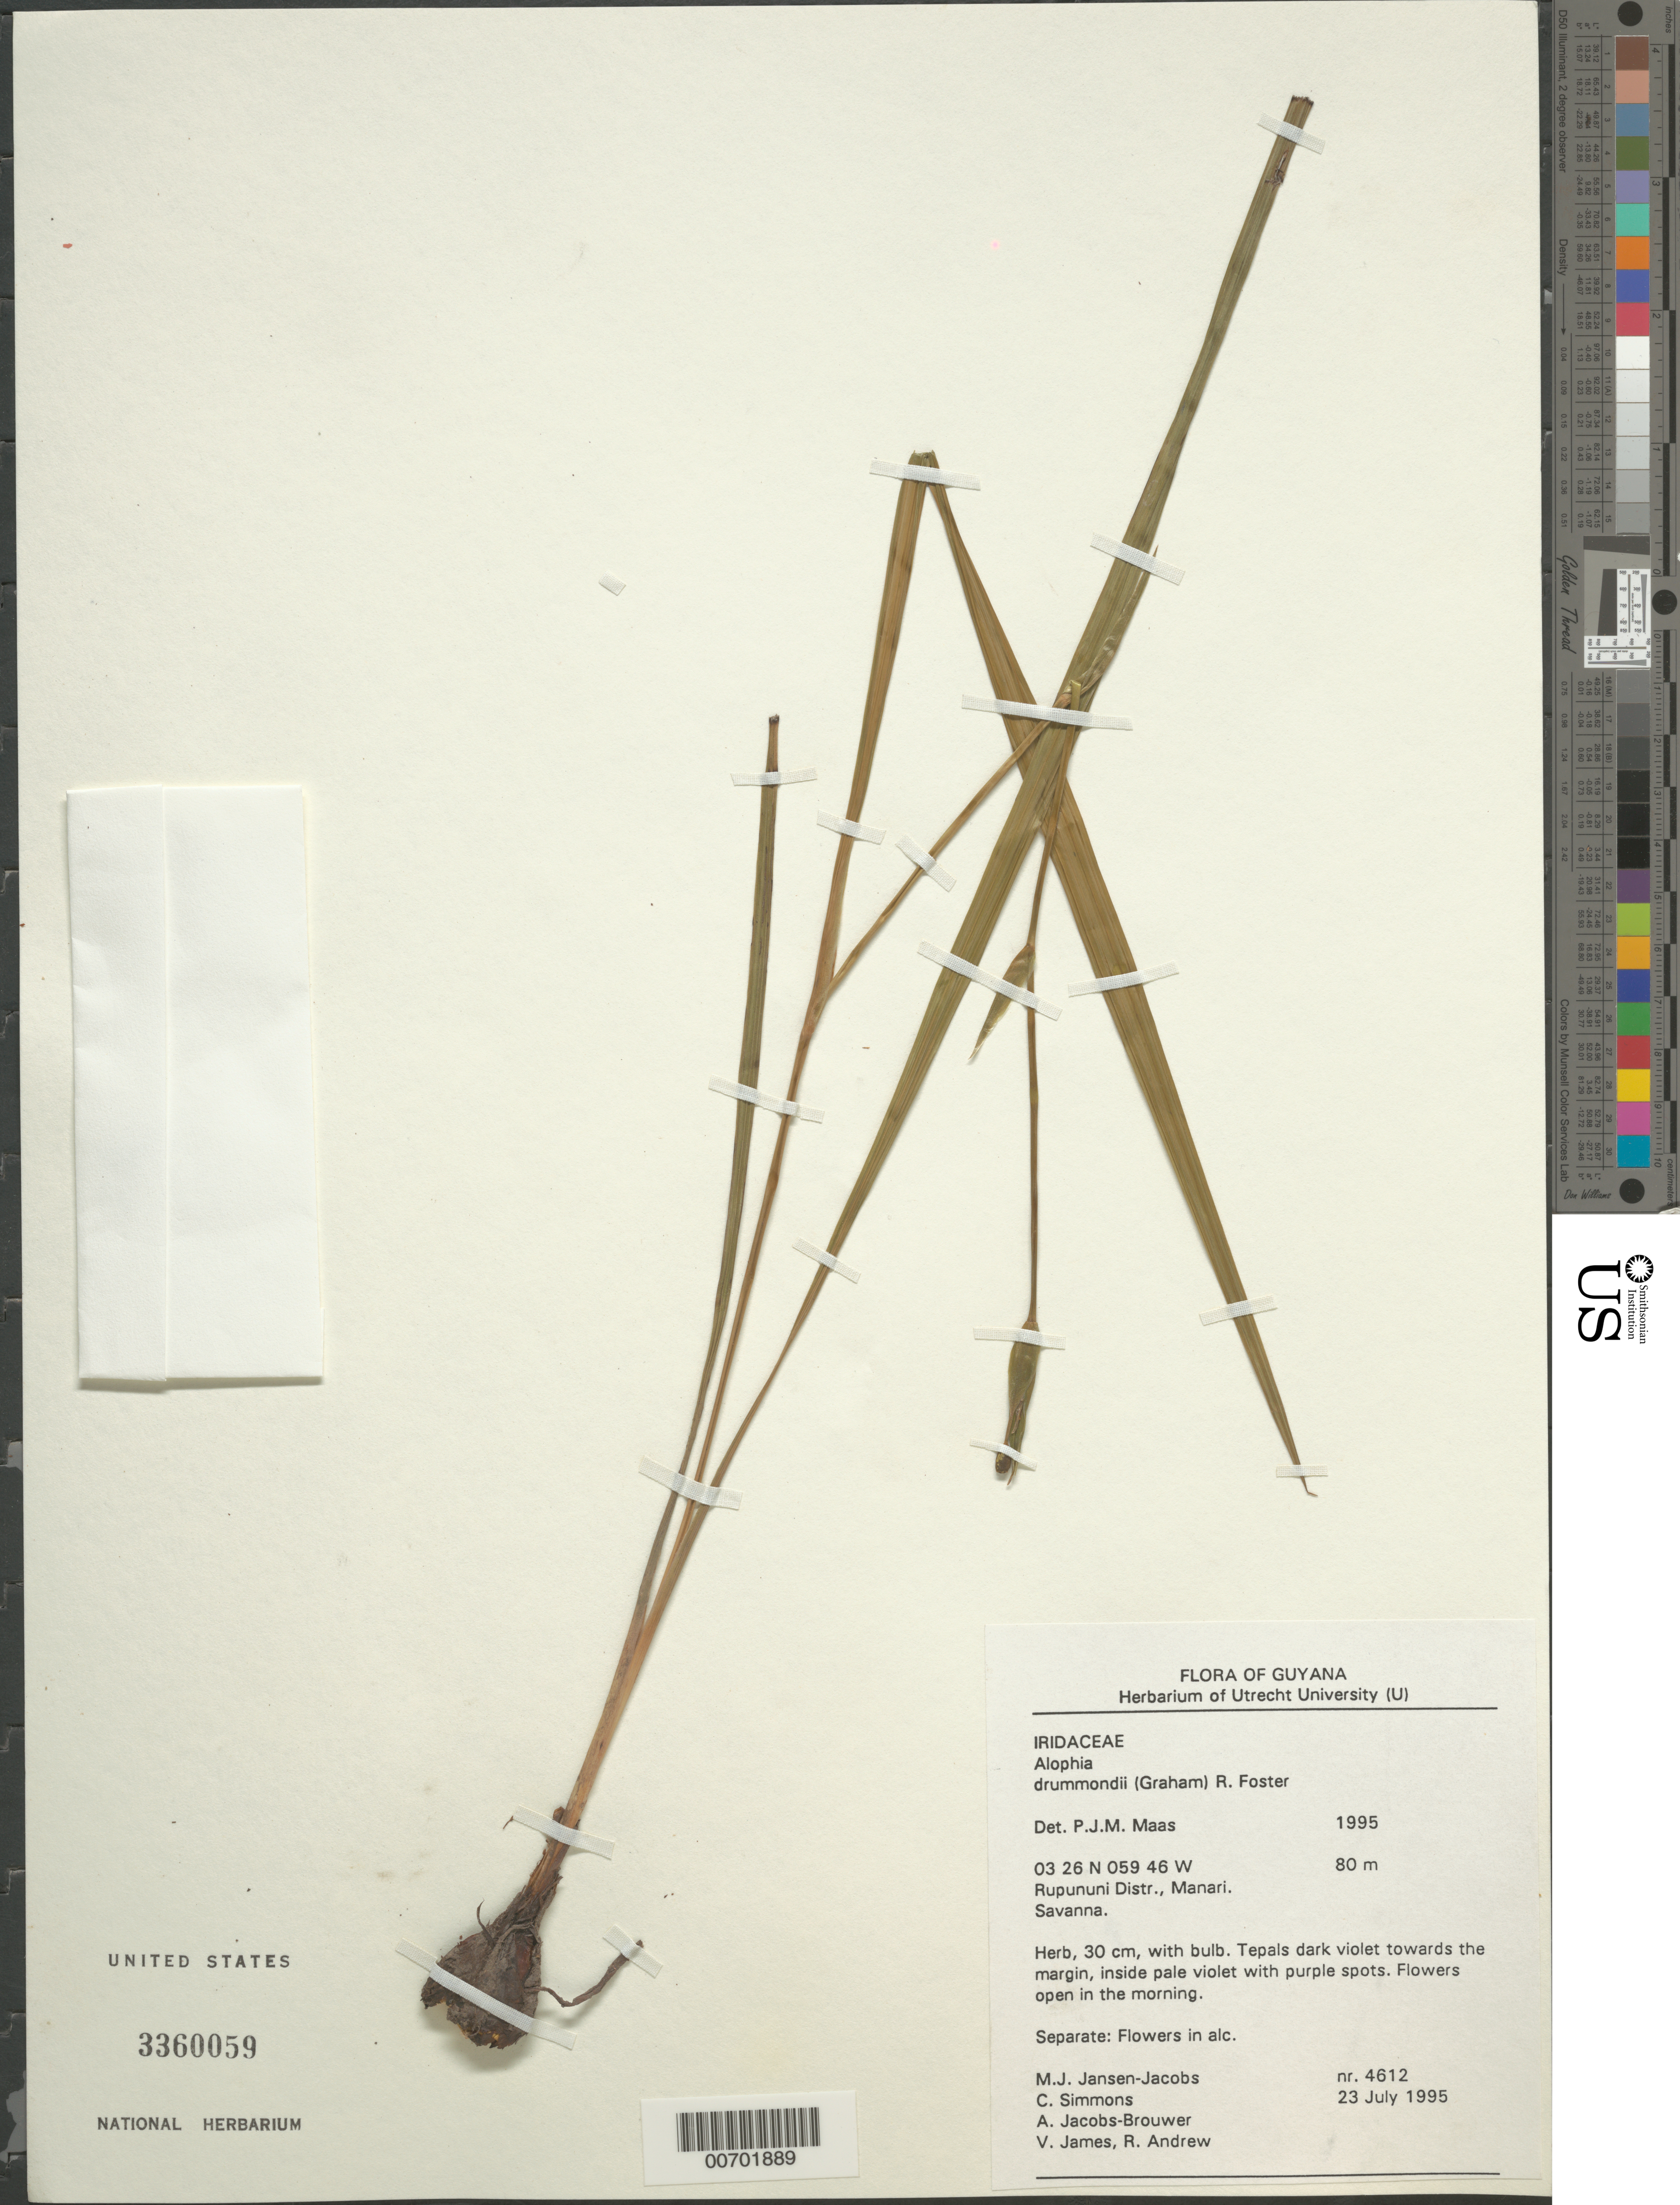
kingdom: Plantae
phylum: Tracheophyta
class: Liliopsida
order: Asparagales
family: Iridaceae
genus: Alophia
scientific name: Alophia drummondii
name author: (Graham) R.C. Foster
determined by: Maas, Paul J. M.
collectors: M. J. Jansen-Jacobs, C. Simons, A. Jacobs-Brouwer, V. James & R. Andrew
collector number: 4612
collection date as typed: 23-Jul-95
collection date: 1995-07-23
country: Guyana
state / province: U. Takutu-U. Essequibo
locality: Manari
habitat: Savanna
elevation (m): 80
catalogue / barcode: US 3360059